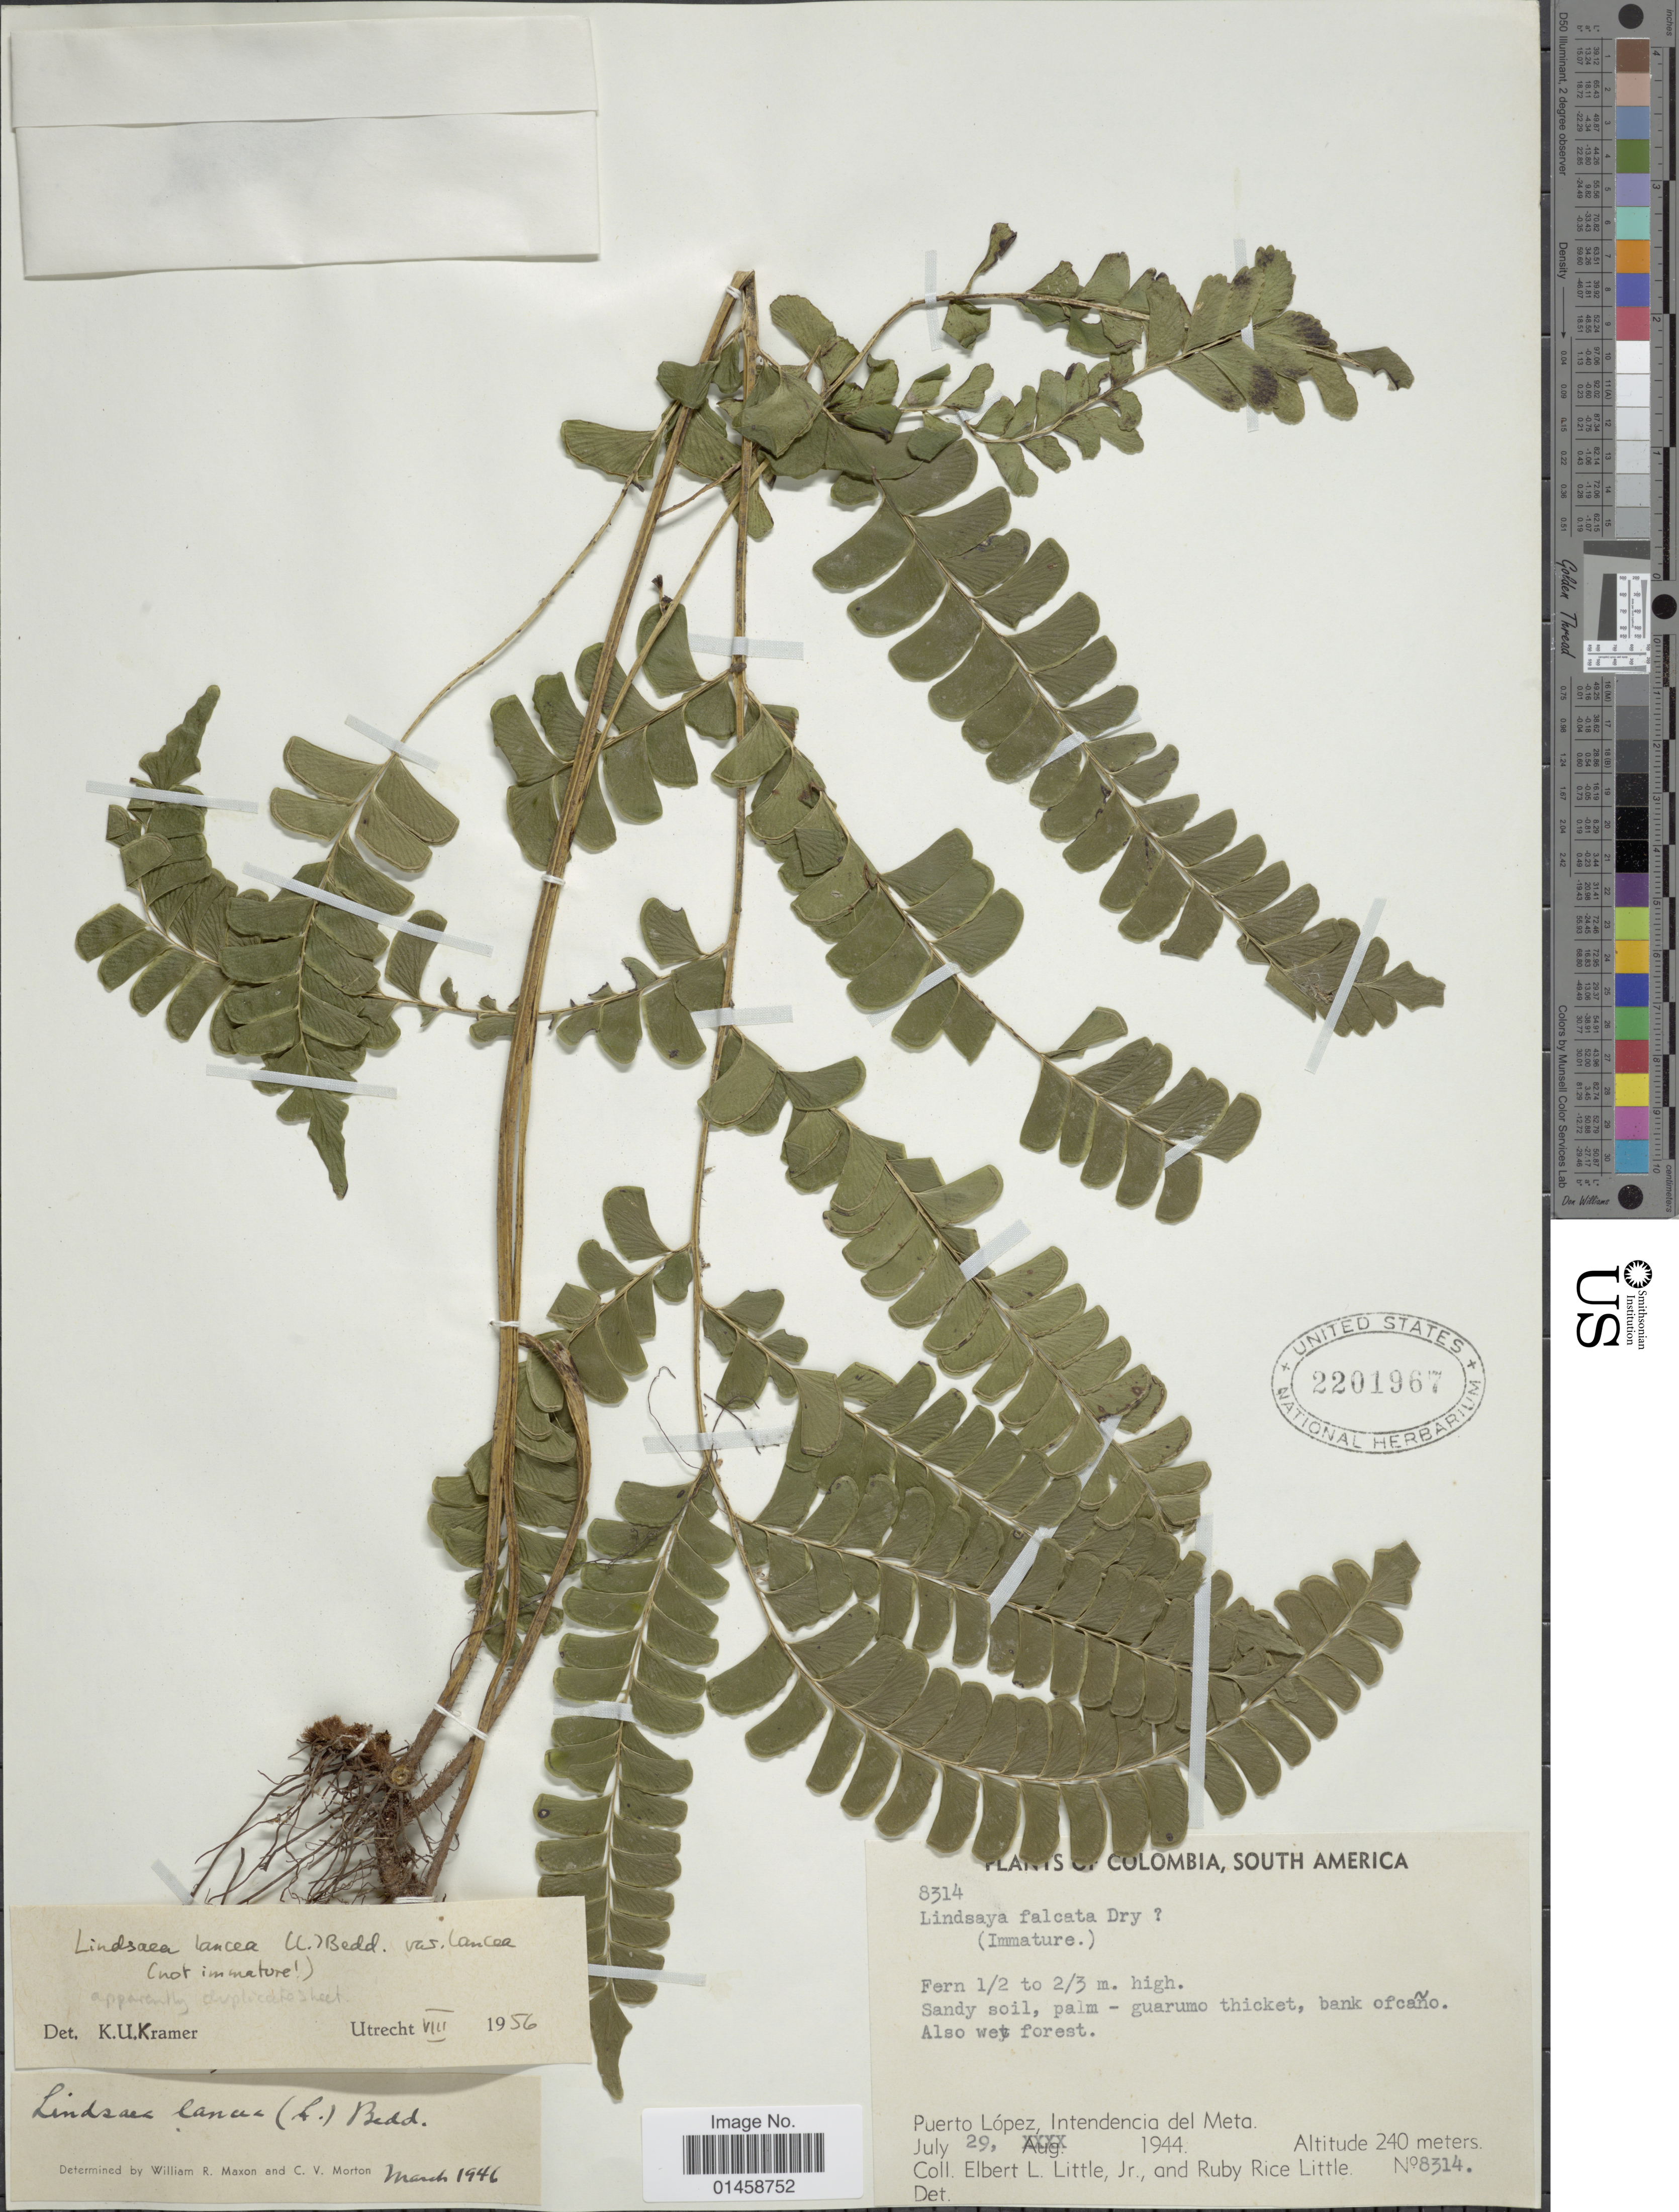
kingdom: Plantae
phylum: Tracheophyta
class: Polypodiopsida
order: Polypodiales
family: Lindsaeaceae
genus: Lindsaea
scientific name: Lindsaea lancea var. lancea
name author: (L.) Bedd.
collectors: E. L. Little & R. R. Little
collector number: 8314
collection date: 1944-07-29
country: Colombia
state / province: Meta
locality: Peurto, Lopez, Intendencia del Meta.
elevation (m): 240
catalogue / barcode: US 2201967